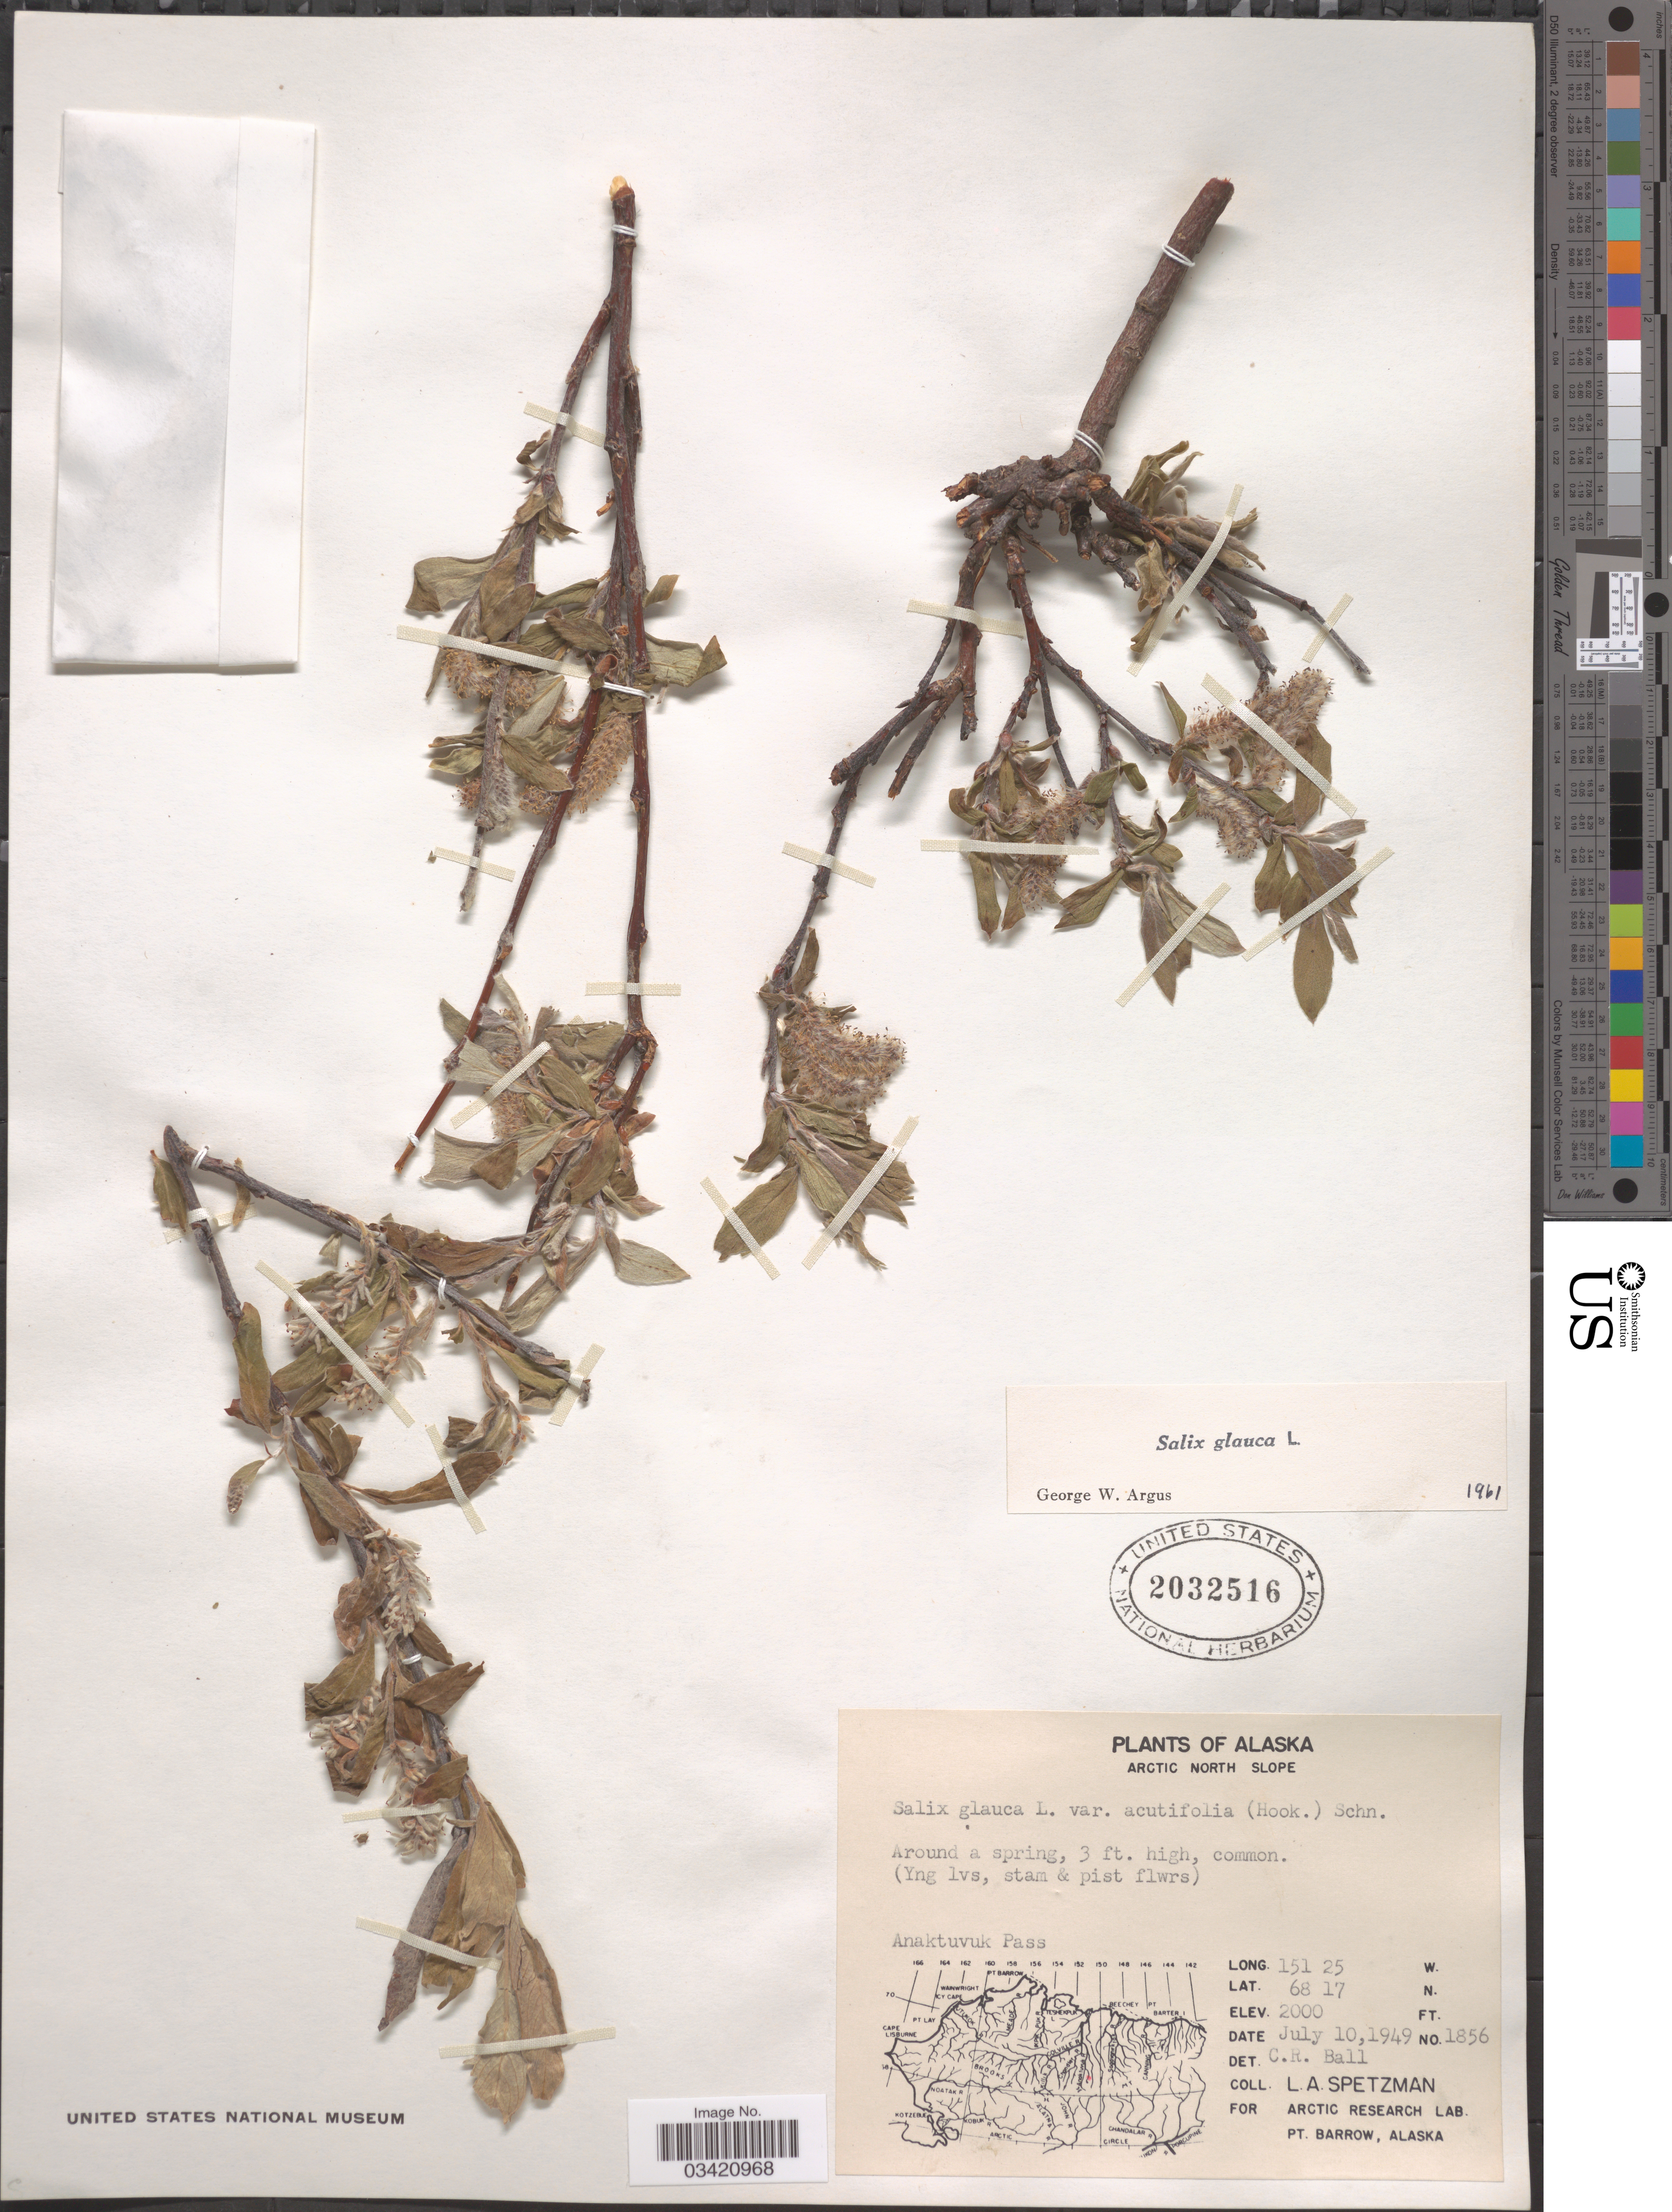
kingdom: Plantae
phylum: Tracheophyta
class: Magnoliopsida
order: Malpighiales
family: Salicaceae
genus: Salix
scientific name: Salix glauca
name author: L.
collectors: L. Spetzman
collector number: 1856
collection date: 1949-07-10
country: United States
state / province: Alaska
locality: Arctic North Slope. Anaktuvuk Pass.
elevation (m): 610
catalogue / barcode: US 2032516